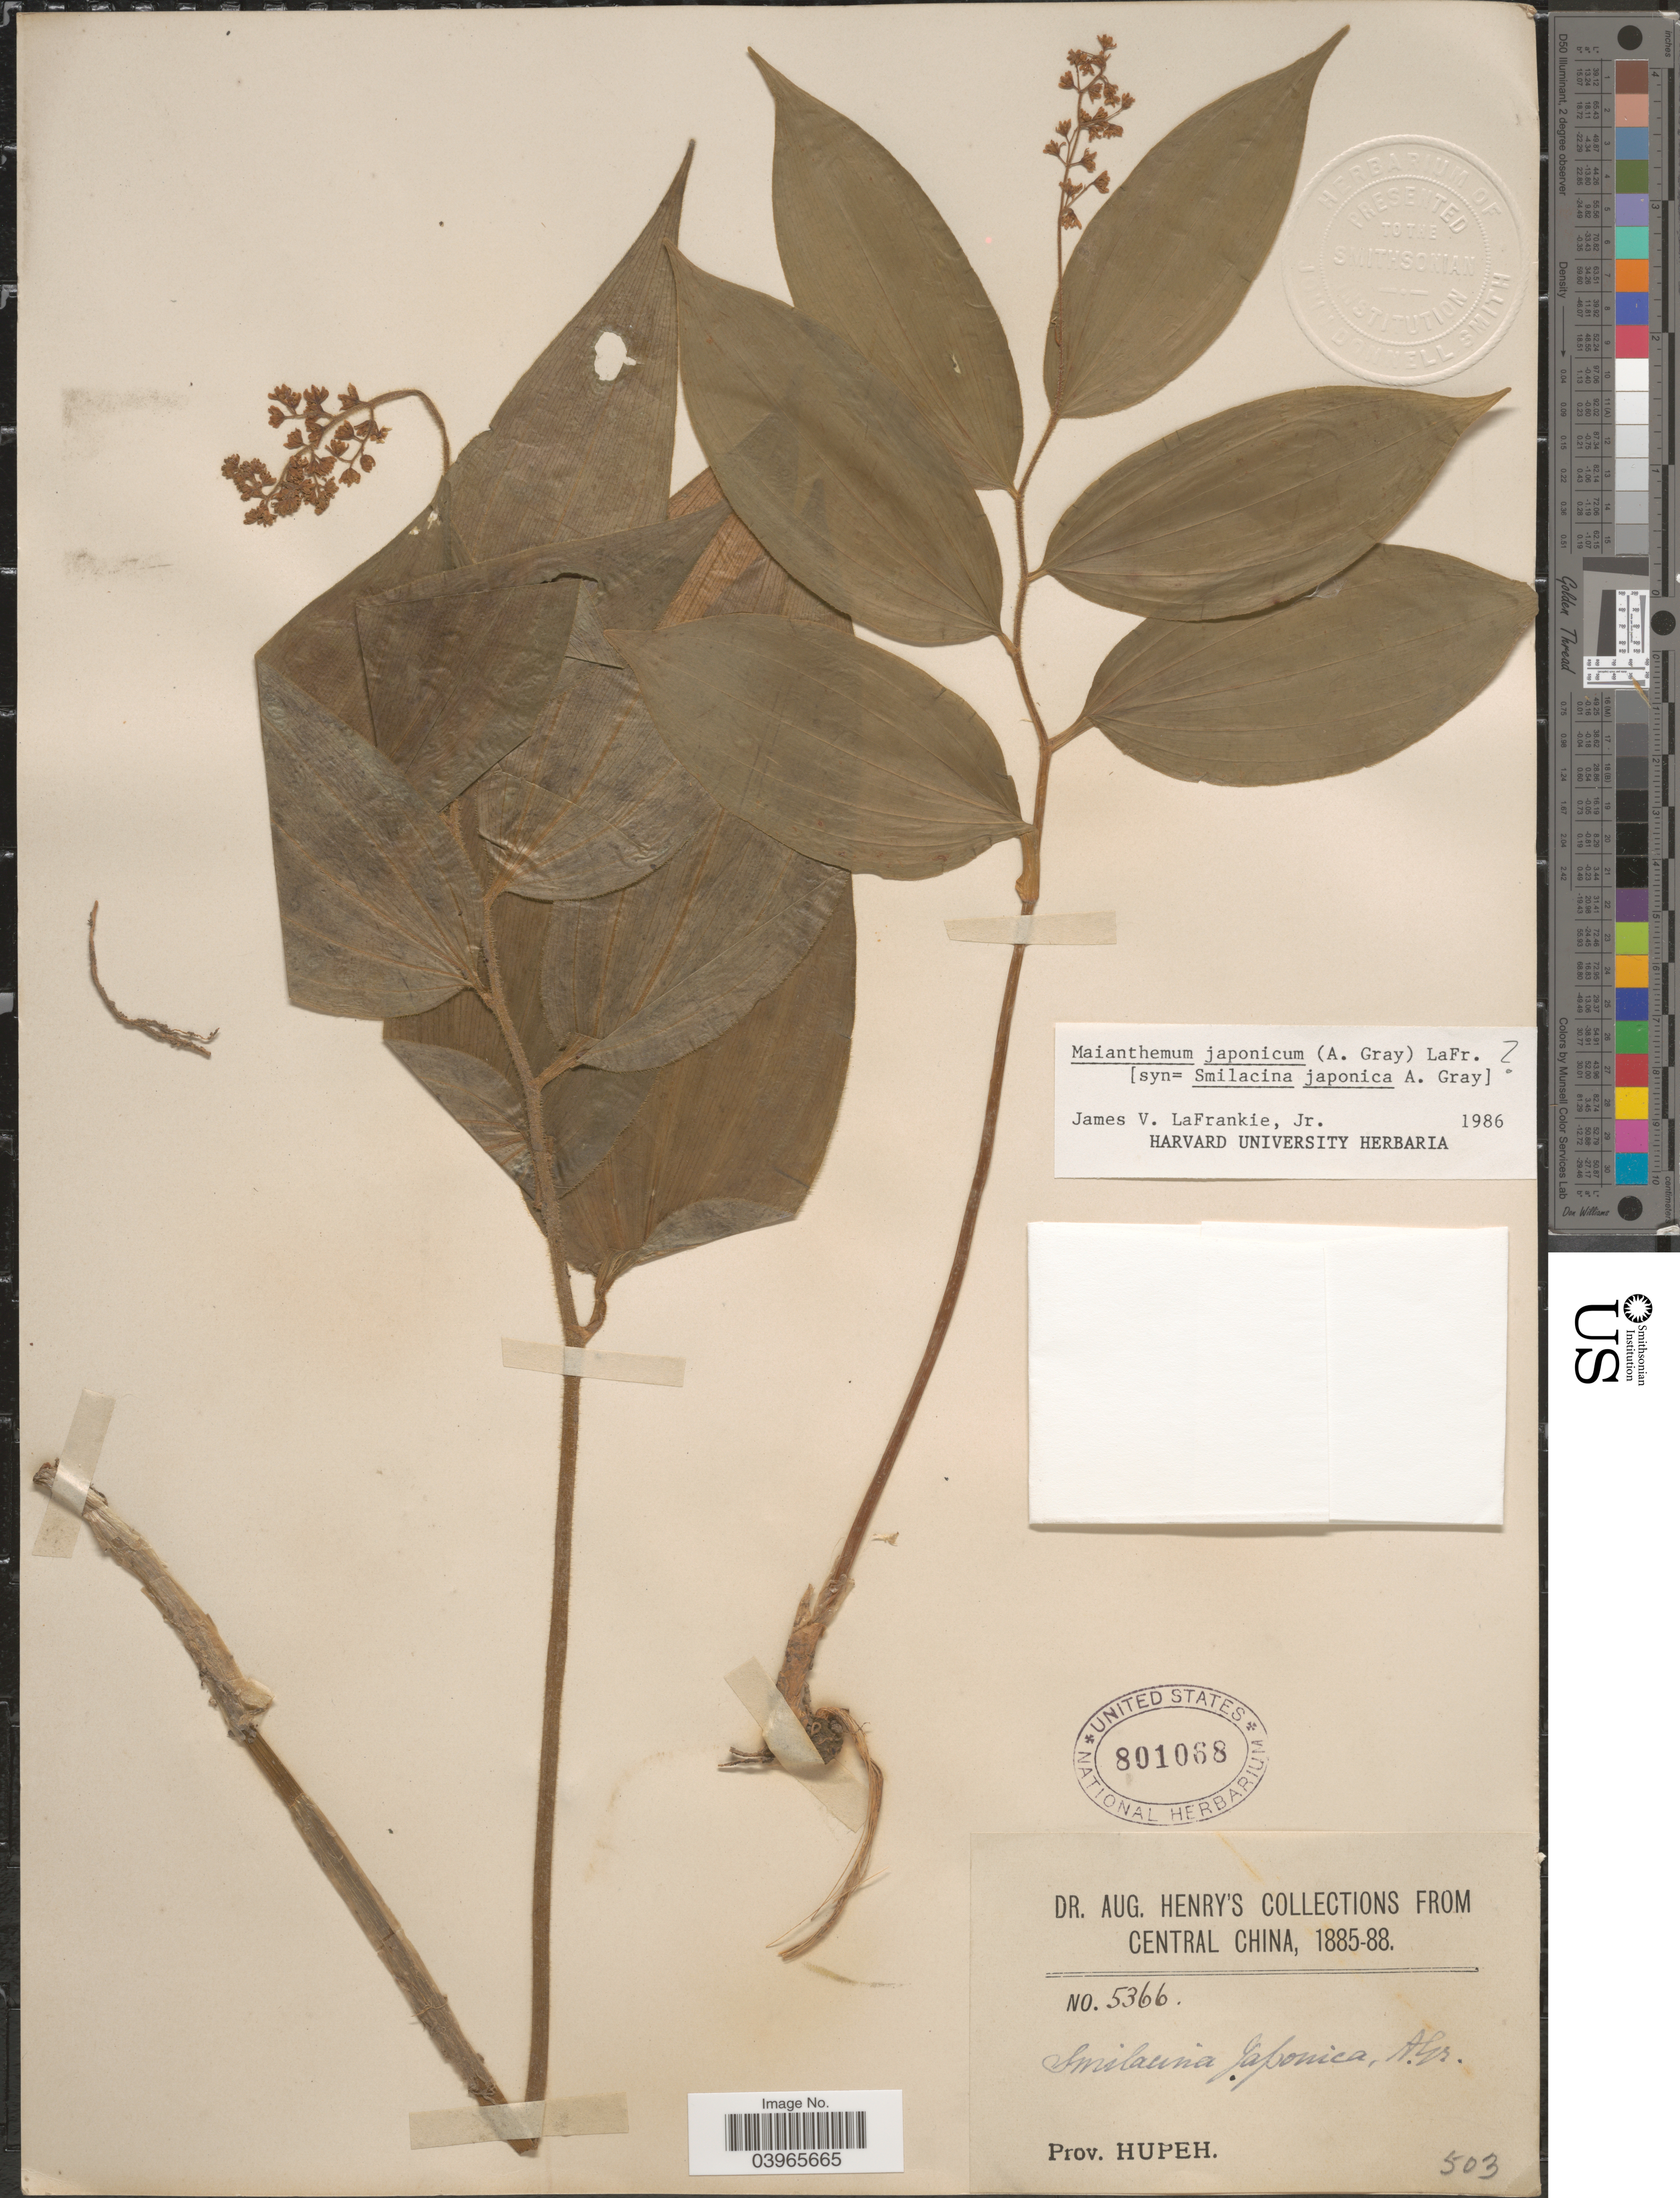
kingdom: Plantae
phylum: Tracheophyta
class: Liliopsida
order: Asparagales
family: Asparagaceae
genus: Maianthemum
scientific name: Maianthemum japonicum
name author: (A. Gray) La Frankie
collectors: A. Henry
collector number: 5366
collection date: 1885/1888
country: China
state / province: Hubei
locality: Central China. Prov. Hupeh.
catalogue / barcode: US 801068